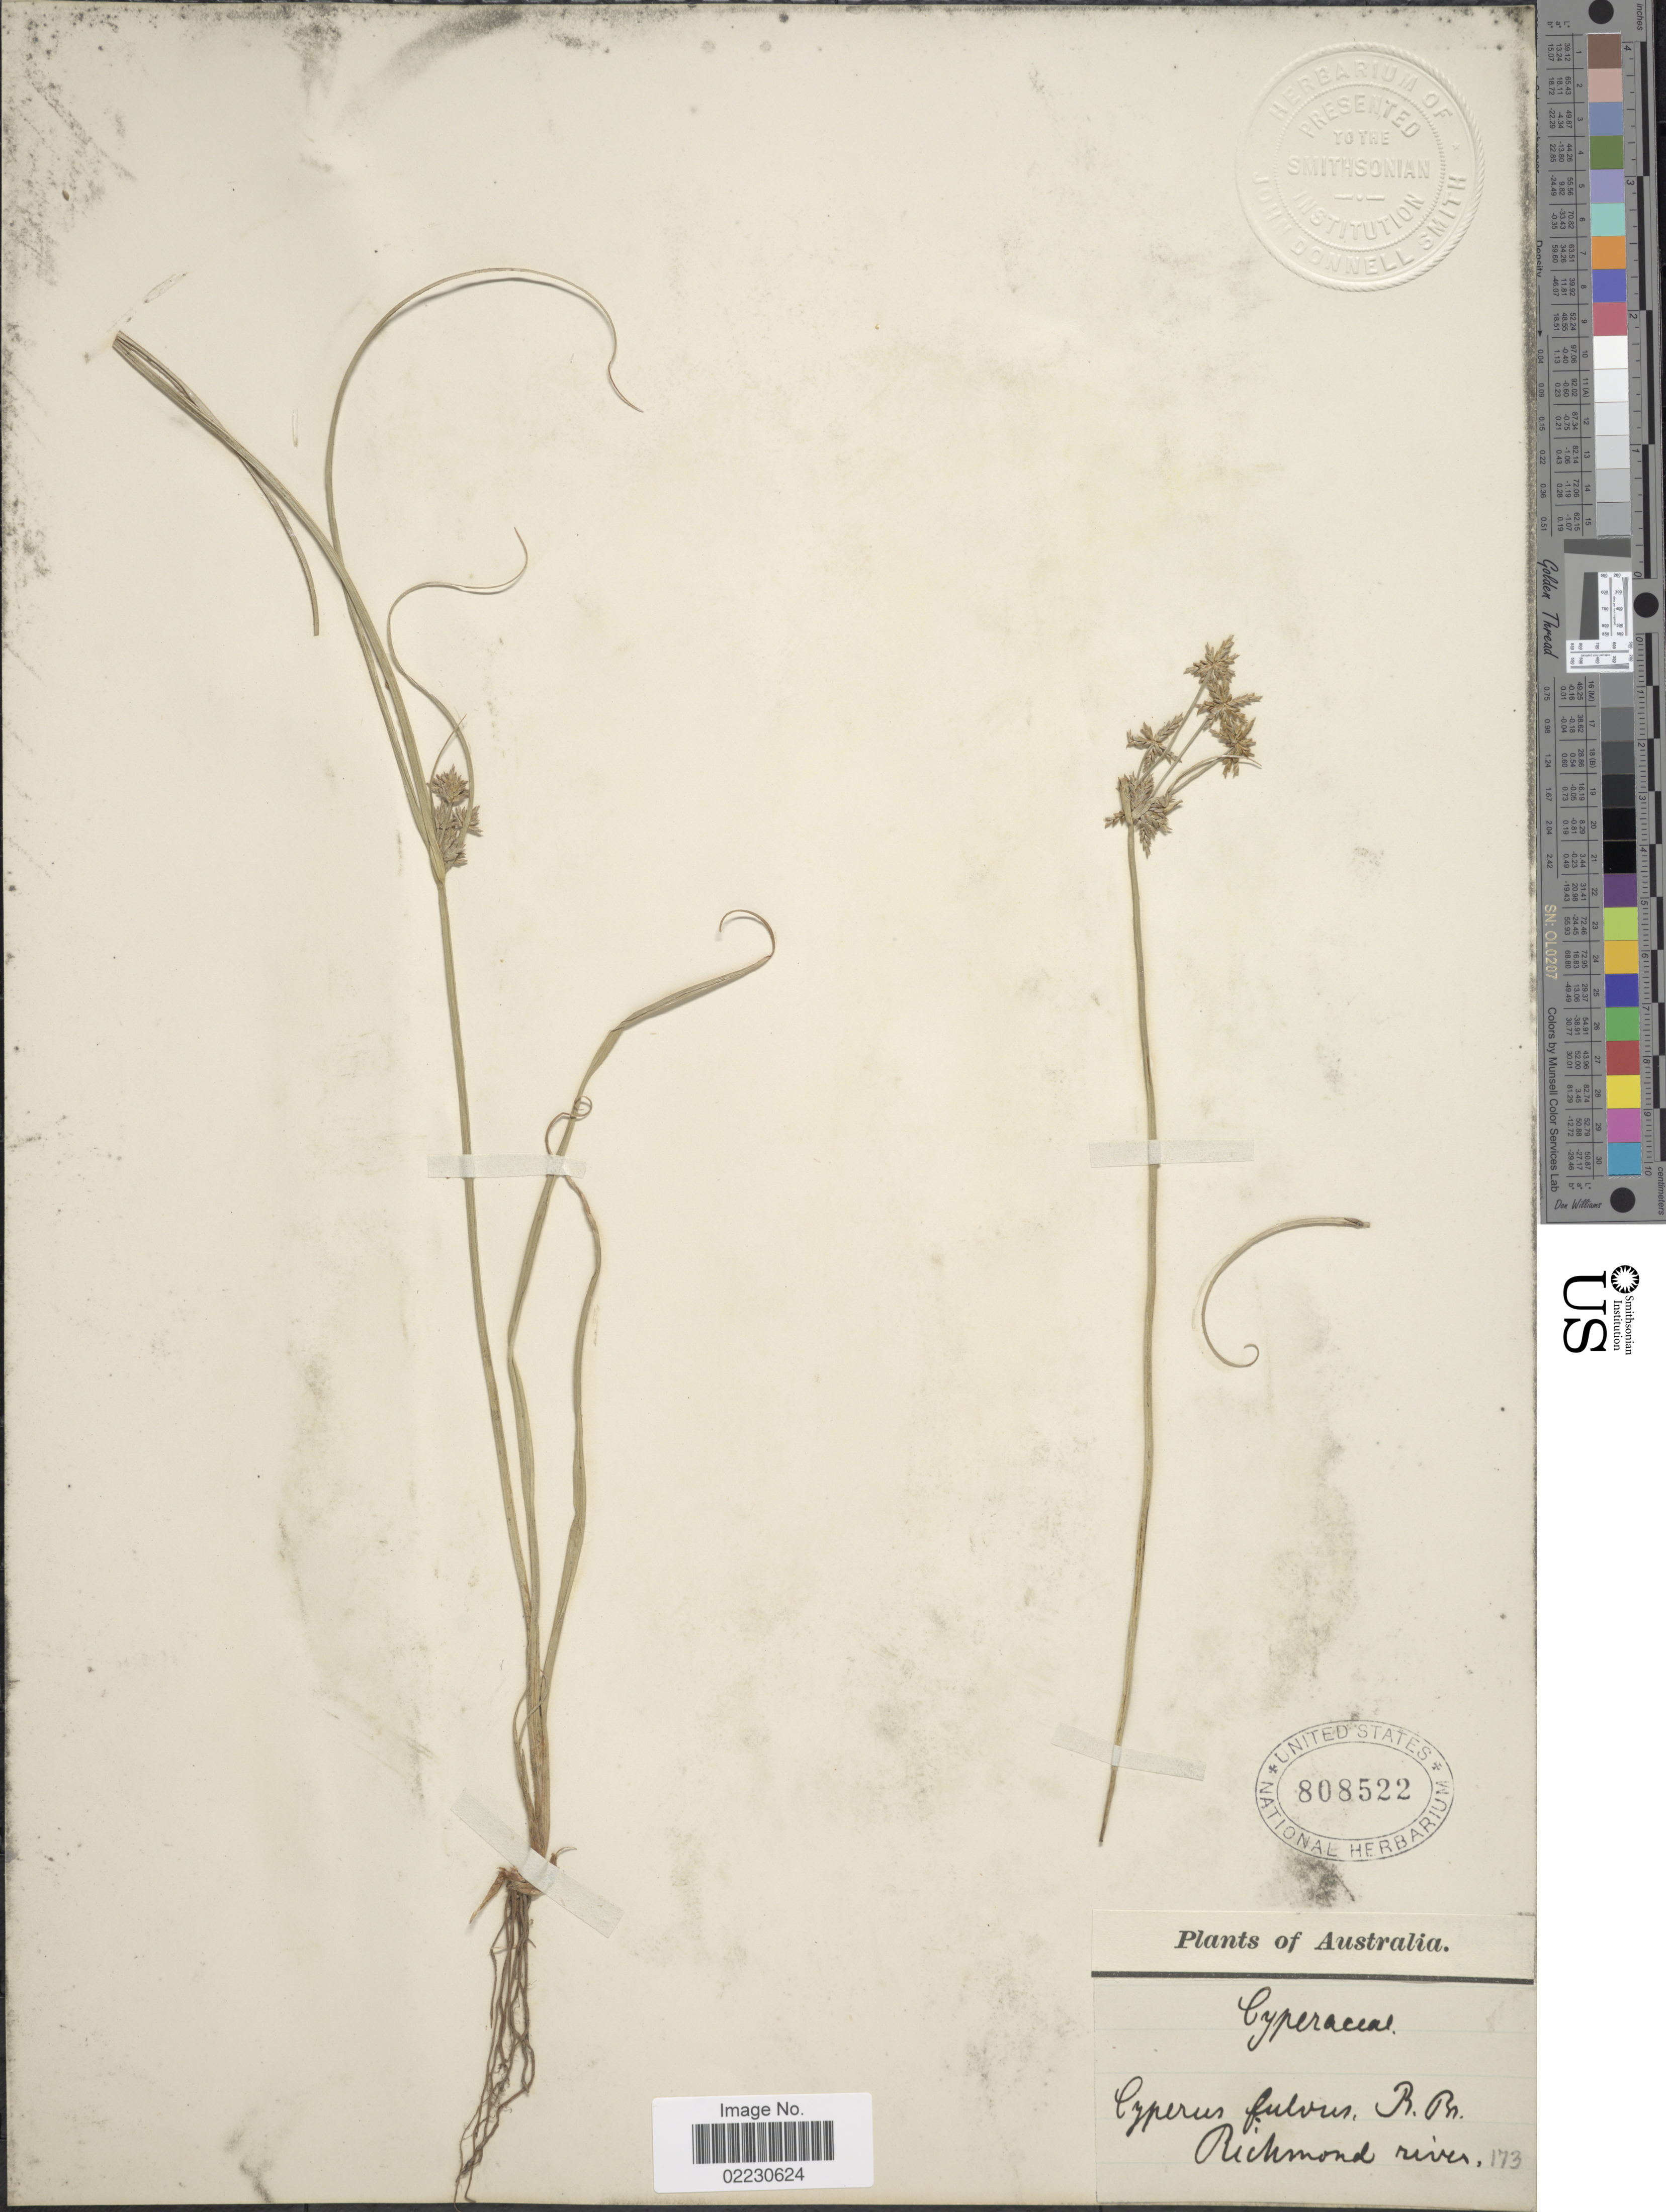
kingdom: Plantae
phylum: Tracheophyta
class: Liliopsida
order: Poales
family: Cyperaceae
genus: Cyperus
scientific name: Cyperus fulvus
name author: R. Br.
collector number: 173?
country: Australia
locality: Richmond river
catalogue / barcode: US 808522